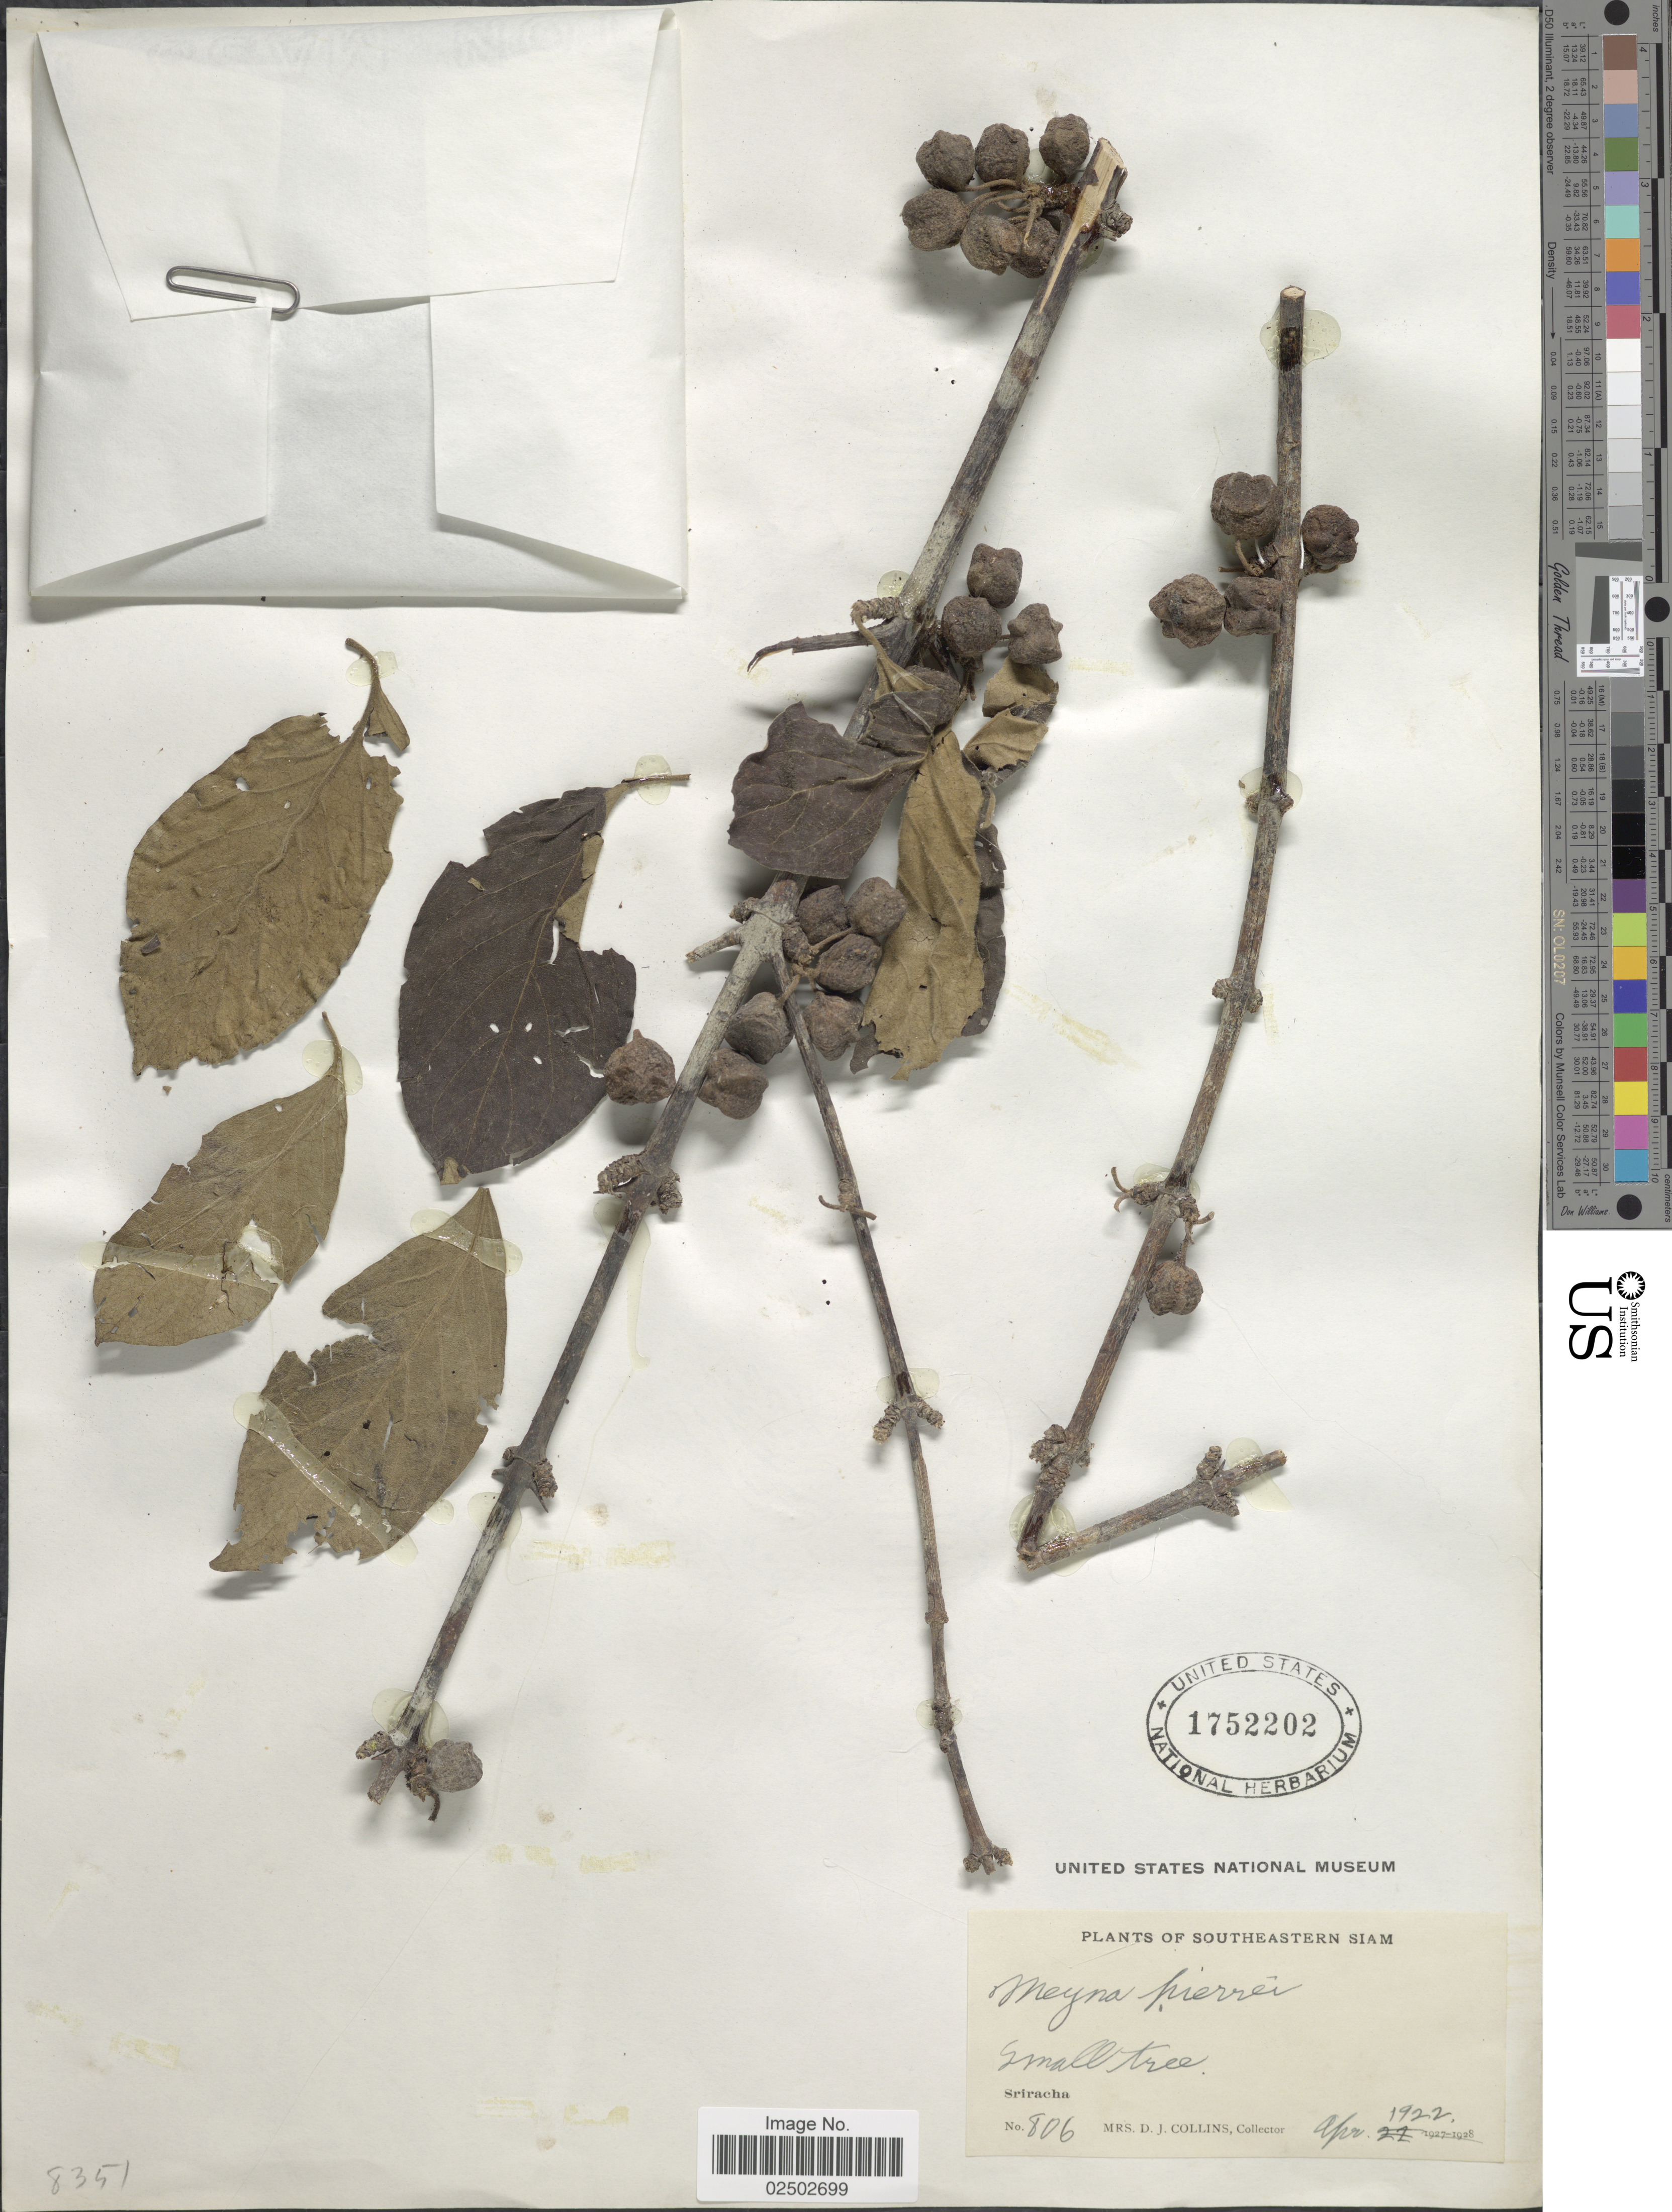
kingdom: Plantae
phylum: Tracheophyta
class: Magnoliopsida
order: Gentianales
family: Rubiaceae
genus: Meyna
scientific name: Meyna pierrei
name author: Robyns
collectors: Mrs. D. J. Collins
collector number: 806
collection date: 1922-04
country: Thailand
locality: Southeastern Siam. Sriacha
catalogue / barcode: US 1752202